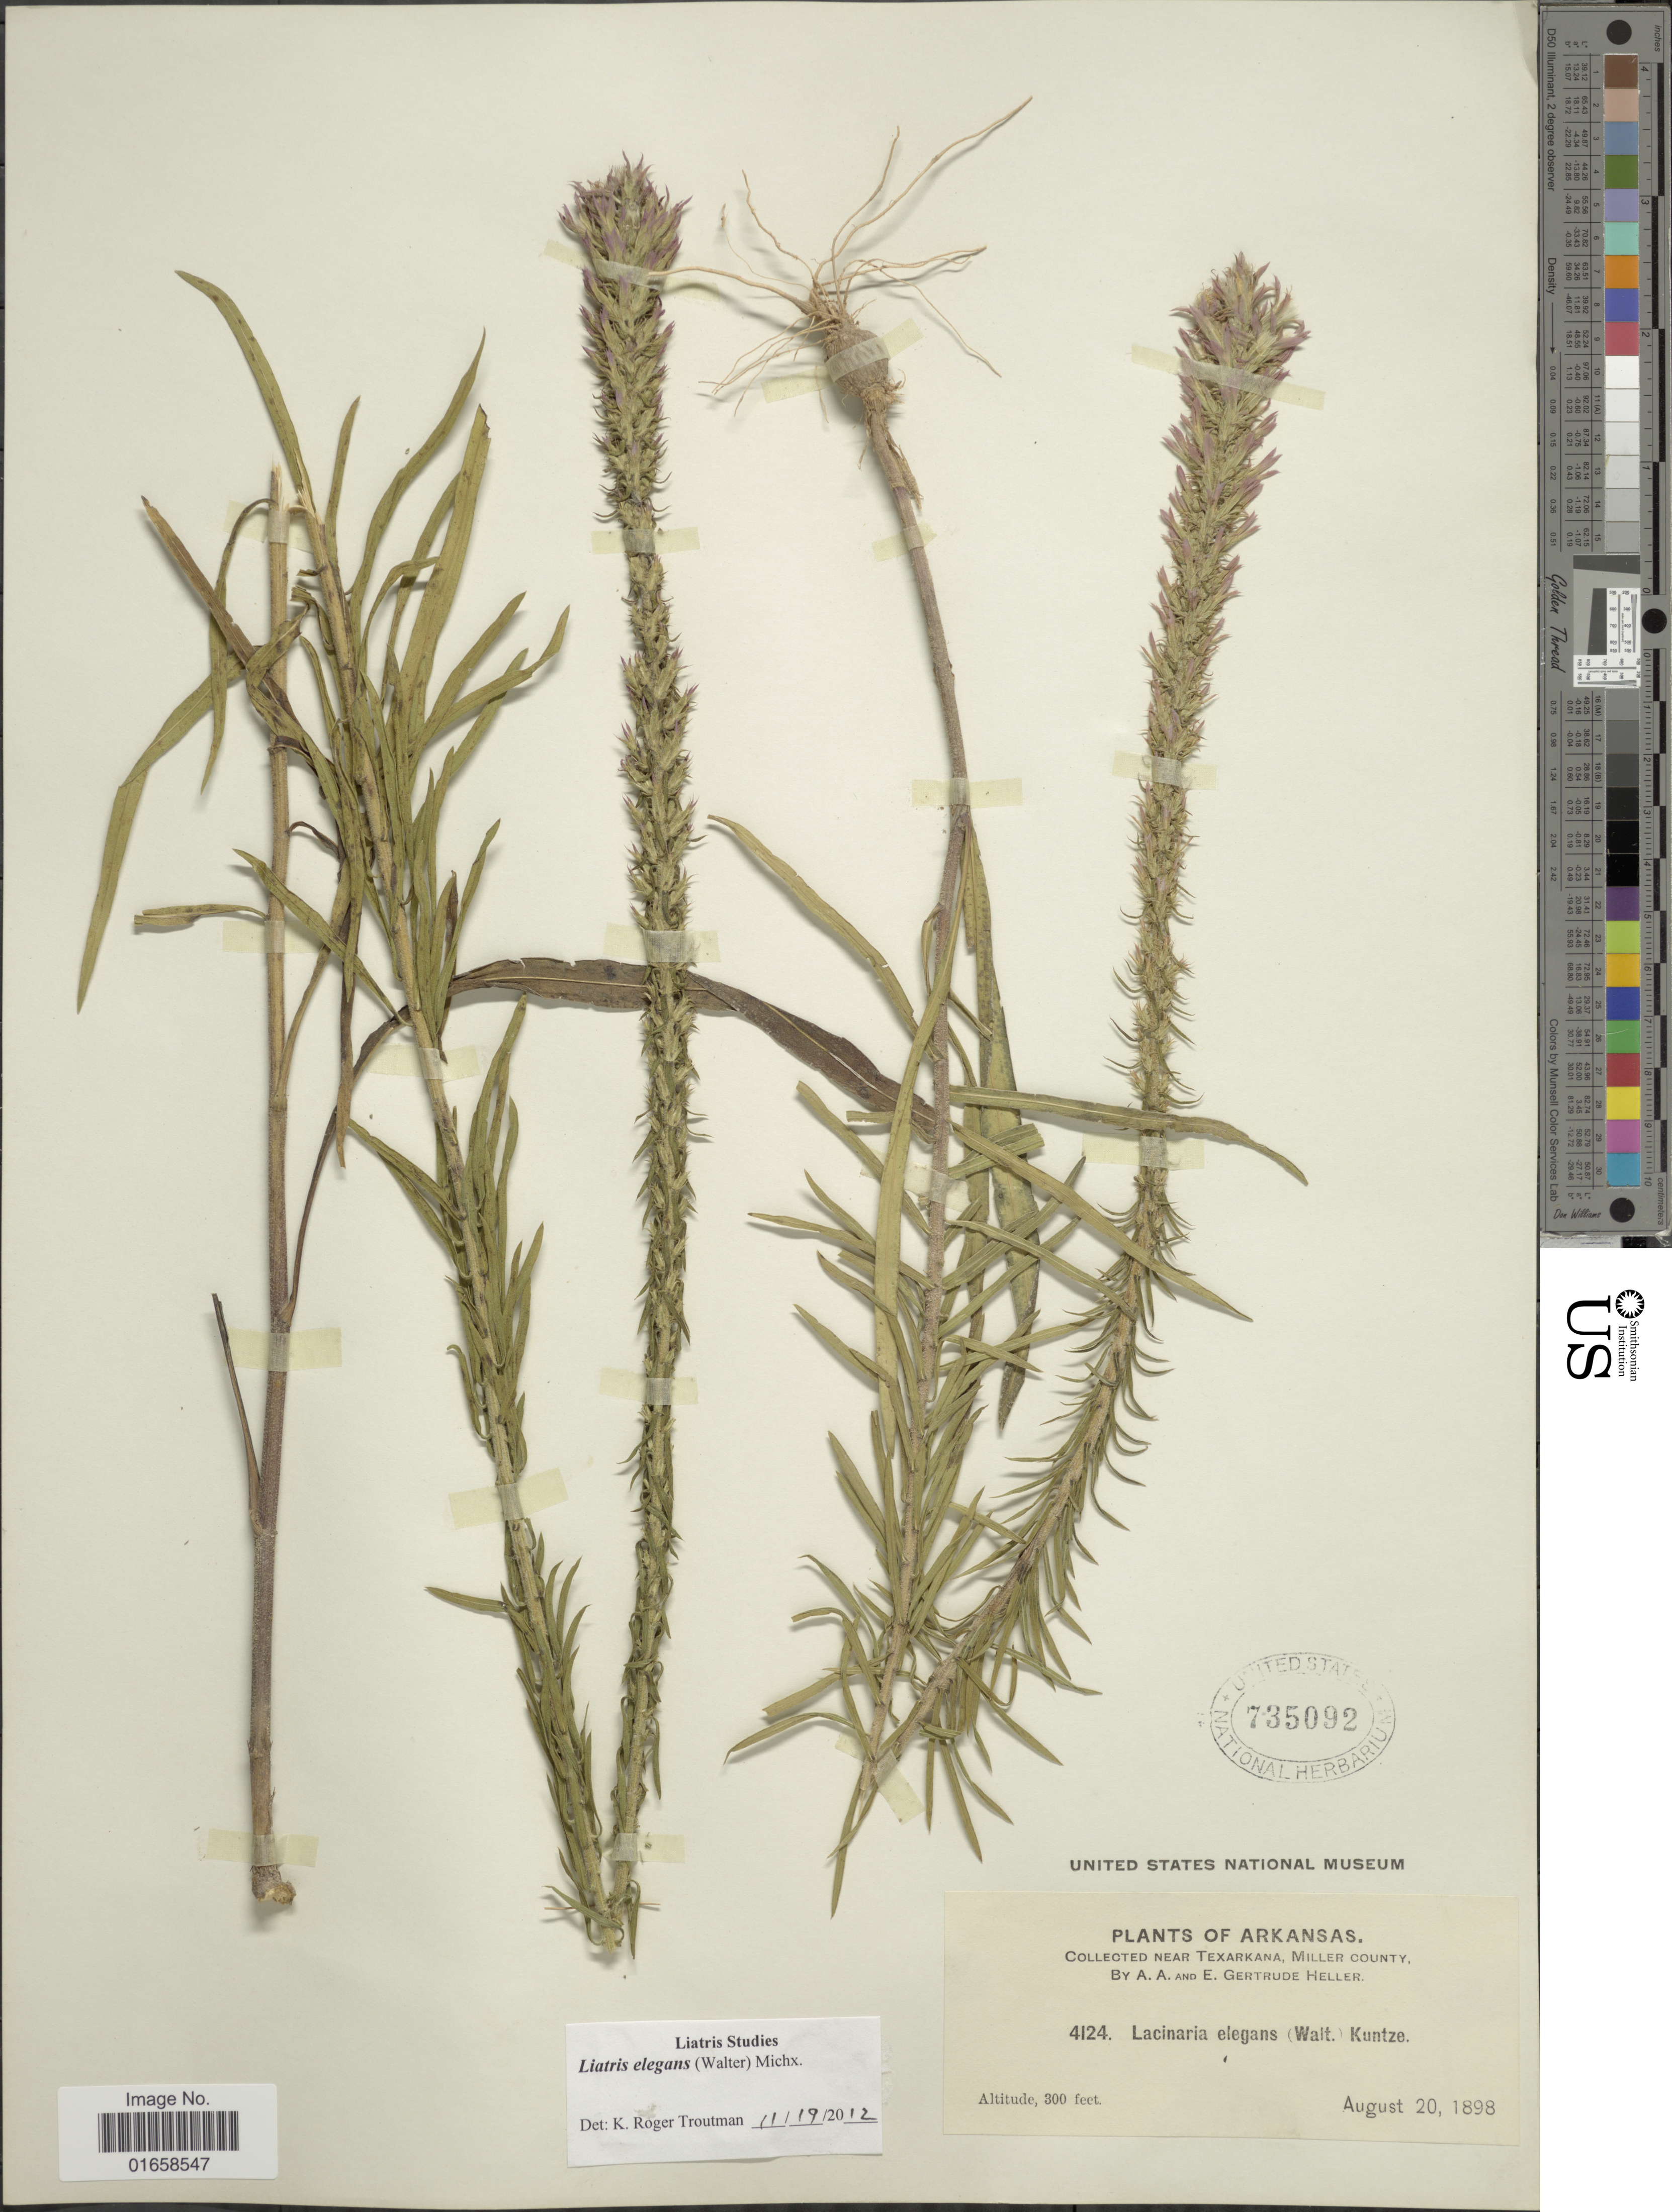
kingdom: Plantae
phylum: Tracheophyta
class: Magnoliopsida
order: Asterales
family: Asteraceae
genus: Liatris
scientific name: Liatris elegans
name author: (Walter) Michx.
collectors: A. A. Heller & E. G. Heller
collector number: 4124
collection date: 1898-08-20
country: United States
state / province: Arkansas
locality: Near Texarkana, Miller County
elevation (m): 91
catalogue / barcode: US 735092